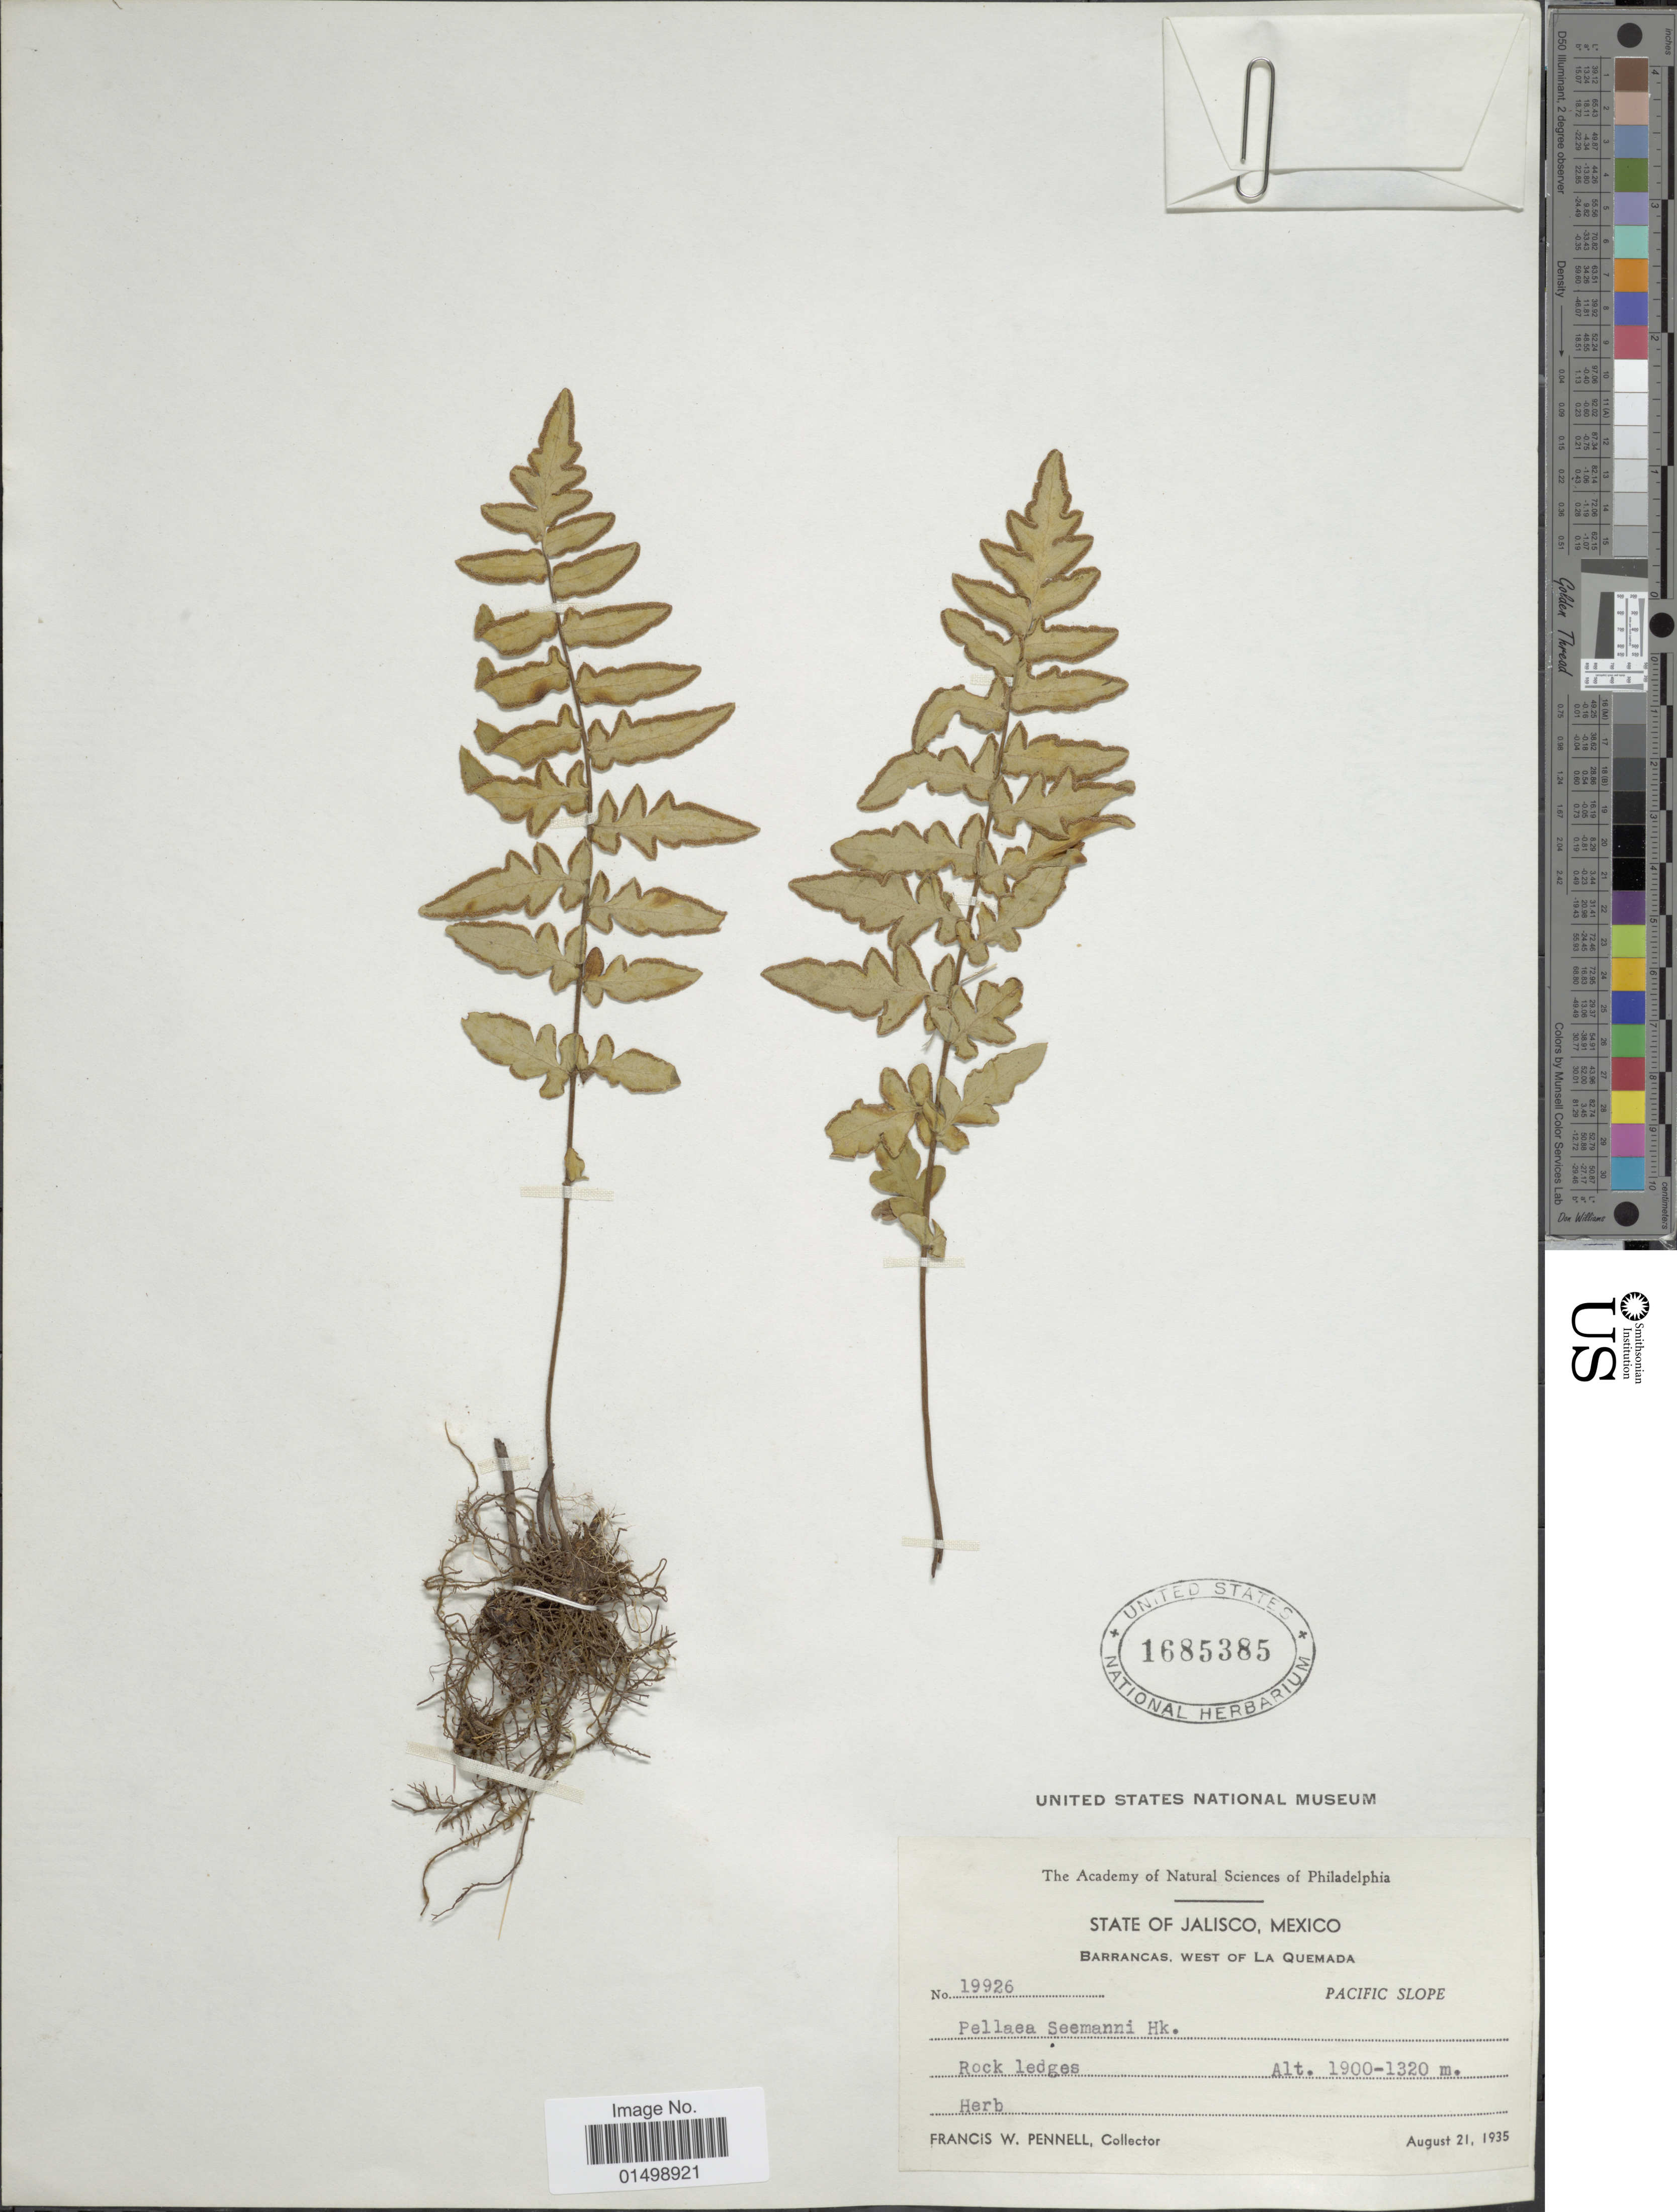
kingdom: Plantae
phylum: Tracheophyta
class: Polypodiopsida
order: Polypodiales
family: Pteridaceae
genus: Cheilanthes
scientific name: Cheilanthes lozanii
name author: (Maxon) R.M. Tryon & A.F. Tryon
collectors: F. W. Pennell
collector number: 19926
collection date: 1935-08-21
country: Mexico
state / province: Jalisco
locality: State of Jalisco, Barrancas, west of La Quemada, Pacific Slope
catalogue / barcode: US 1685385